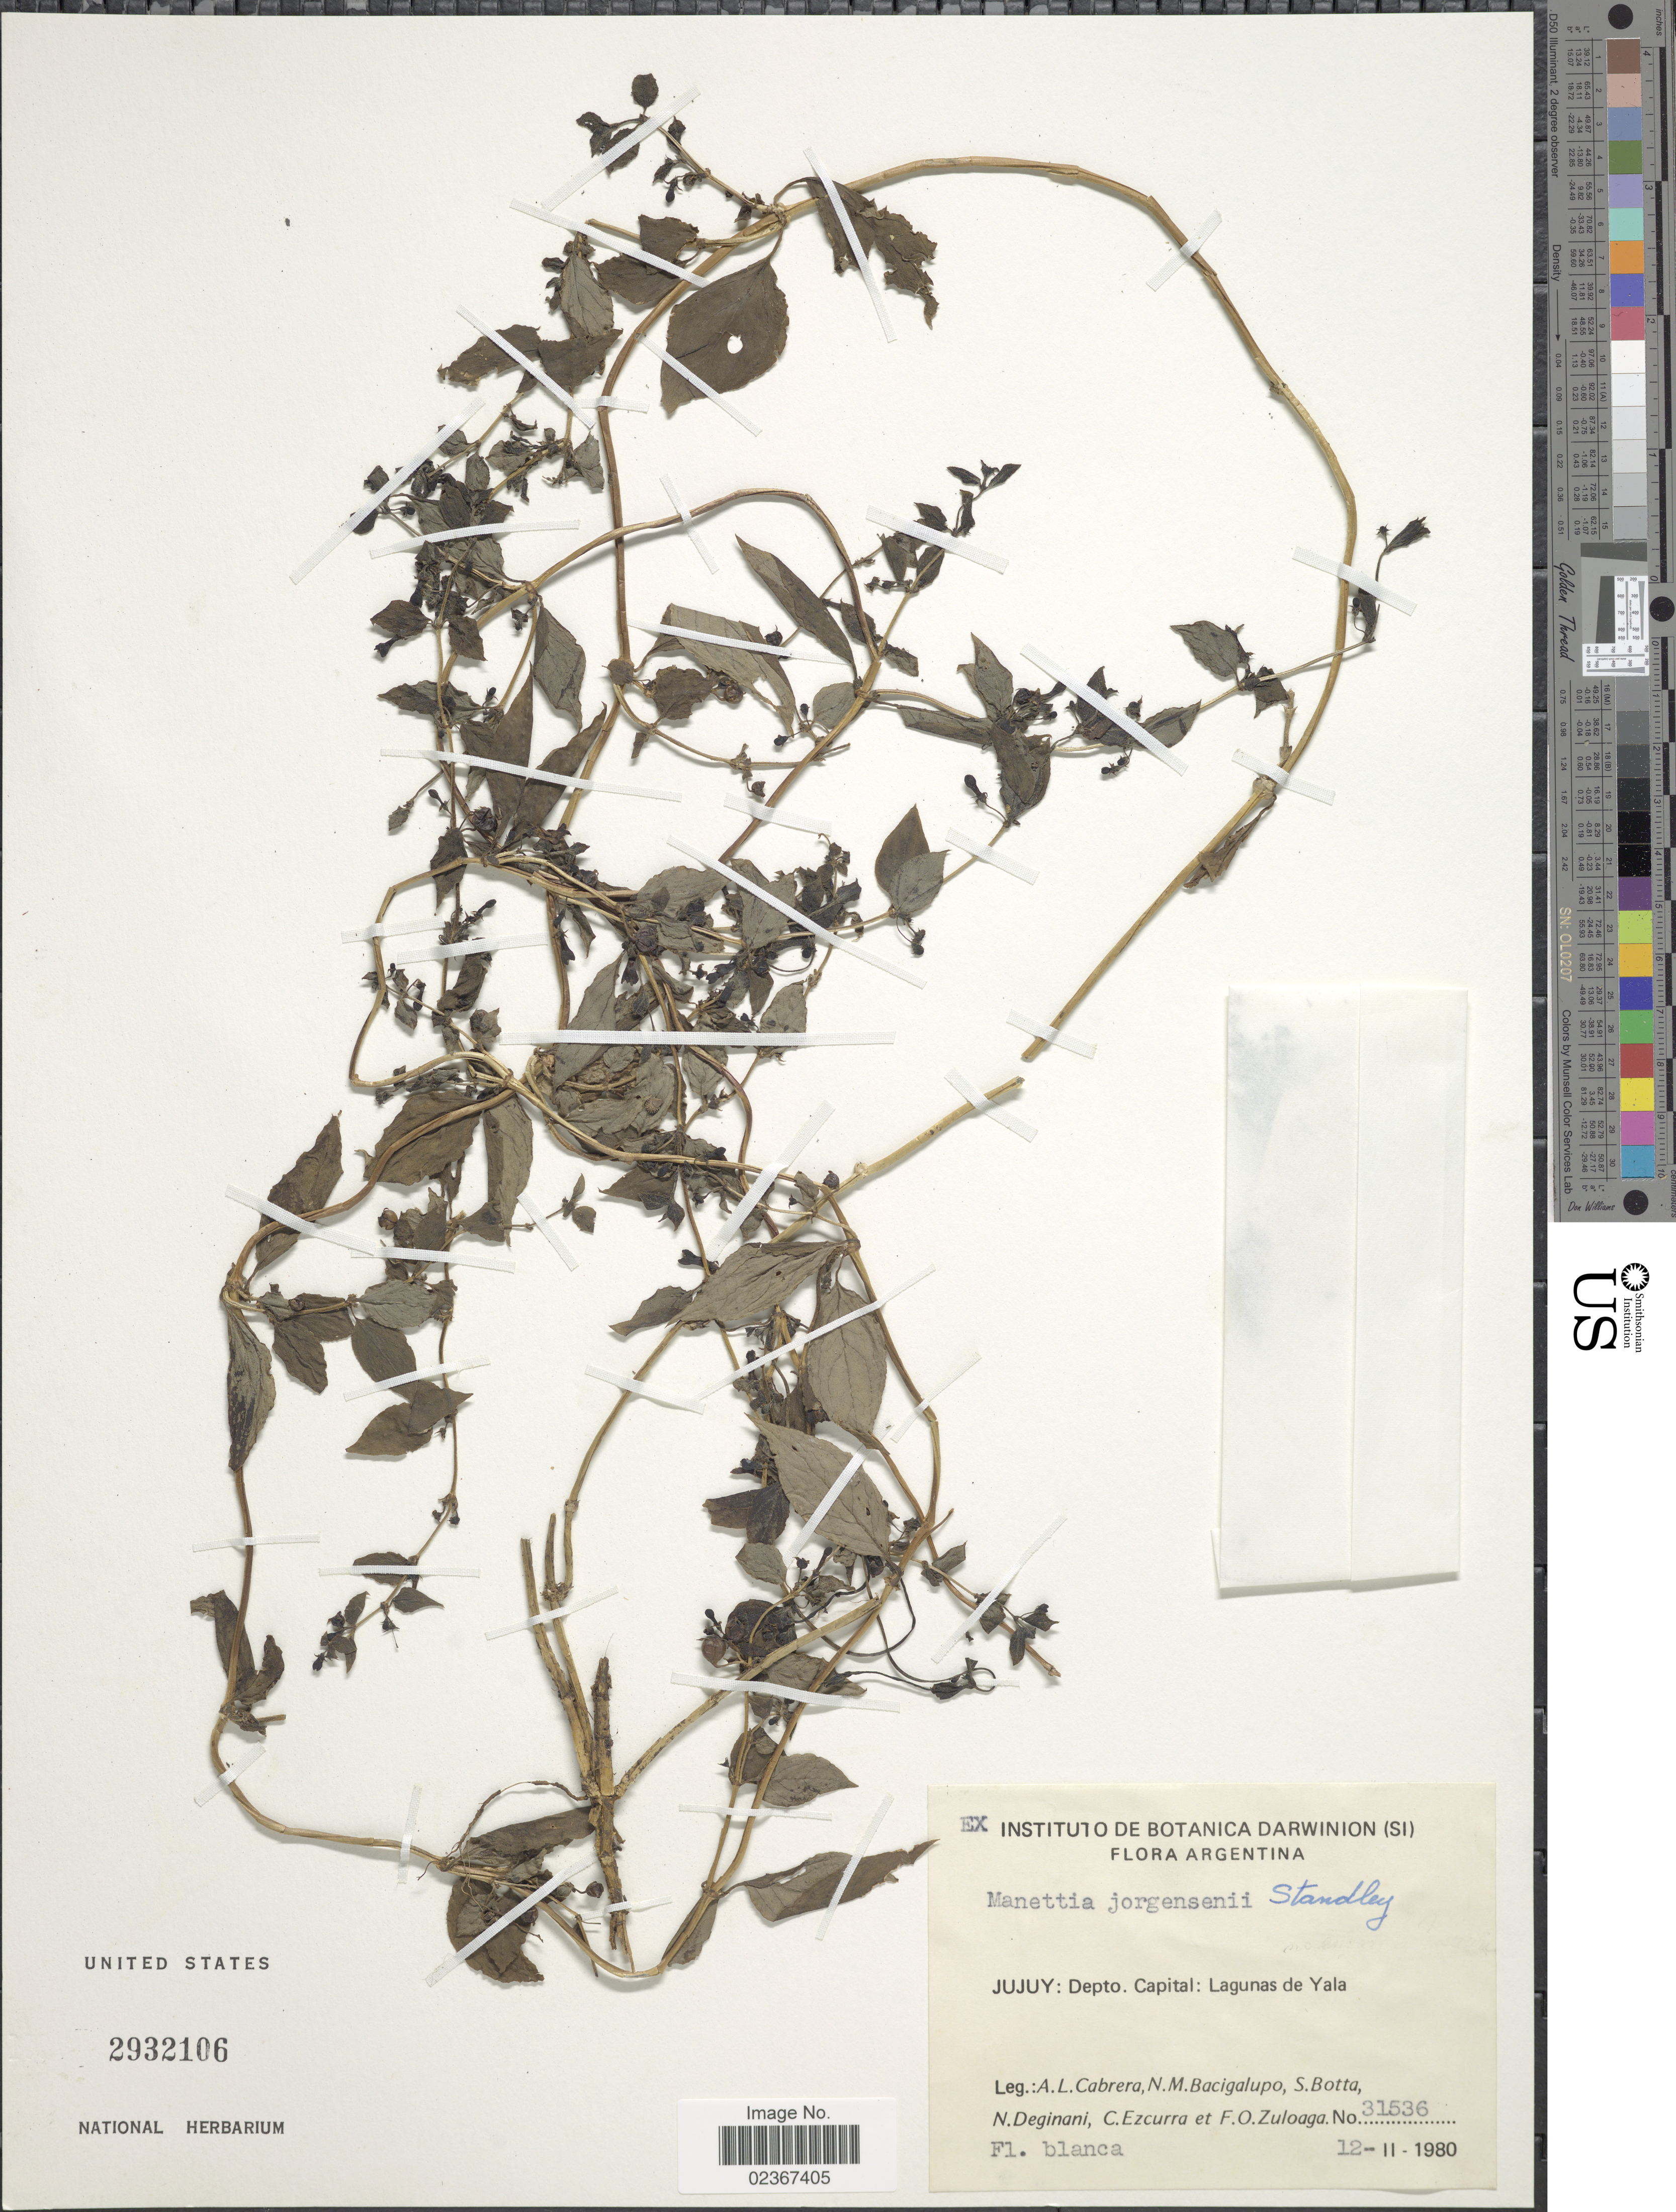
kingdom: Plantae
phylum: Tracheophyta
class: Magnoliopsida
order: Gentianales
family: Rubiaceae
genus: Manettia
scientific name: Manettia jorgensenii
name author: Standl.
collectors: A. L. Cabrera, N. M. Bacigalupo, S. Botta, N. Deginani & et al.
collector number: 31536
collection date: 1980-02-12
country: Argentina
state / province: Jujuy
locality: Depto. Capital: Lagunas de Yala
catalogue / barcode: US 2932106